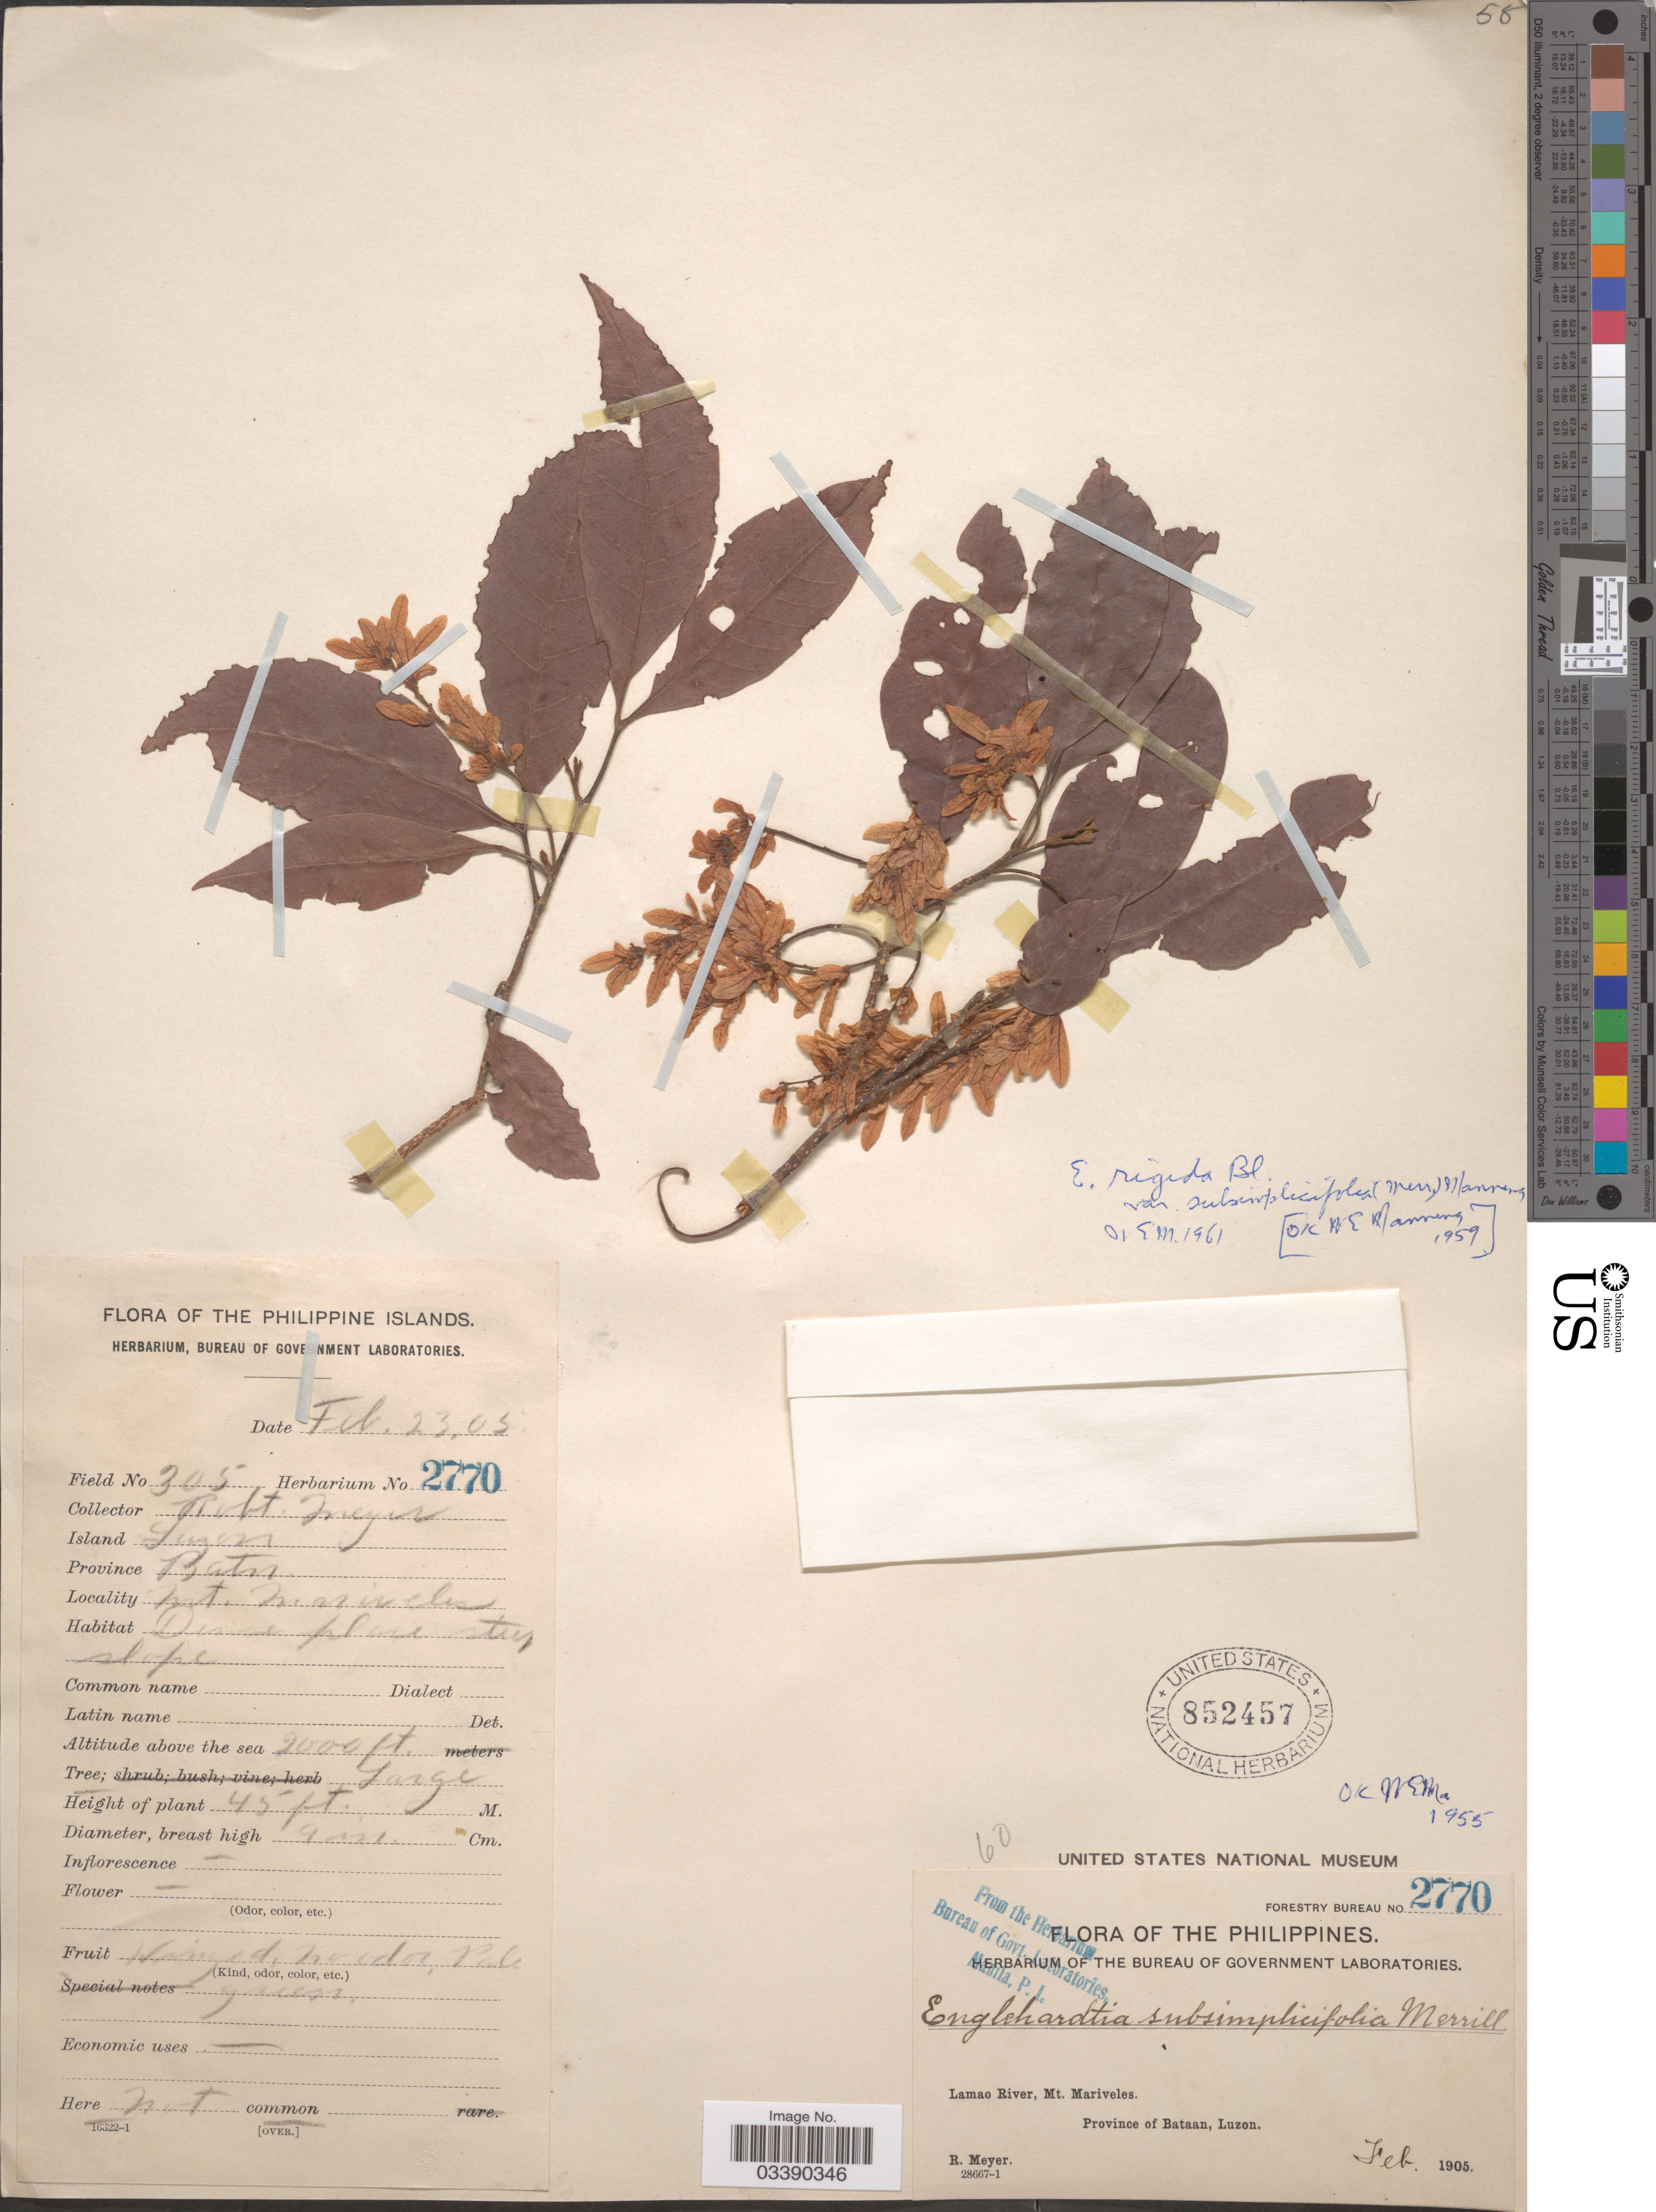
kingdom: Plantae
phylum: Tracheophyta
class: Magnoliopsida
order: Fagales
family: Juglandaceae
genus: Engelhardia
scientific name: Engelhardia rigida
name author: Blume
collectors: R. Meyer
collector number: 305/Forestry Bureau 2770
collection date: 1905-02-23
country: Philippines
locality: Lamao River, Mt. Mariveles. Province of Bataan, Luzon.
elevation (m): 610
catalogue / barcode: US 852457